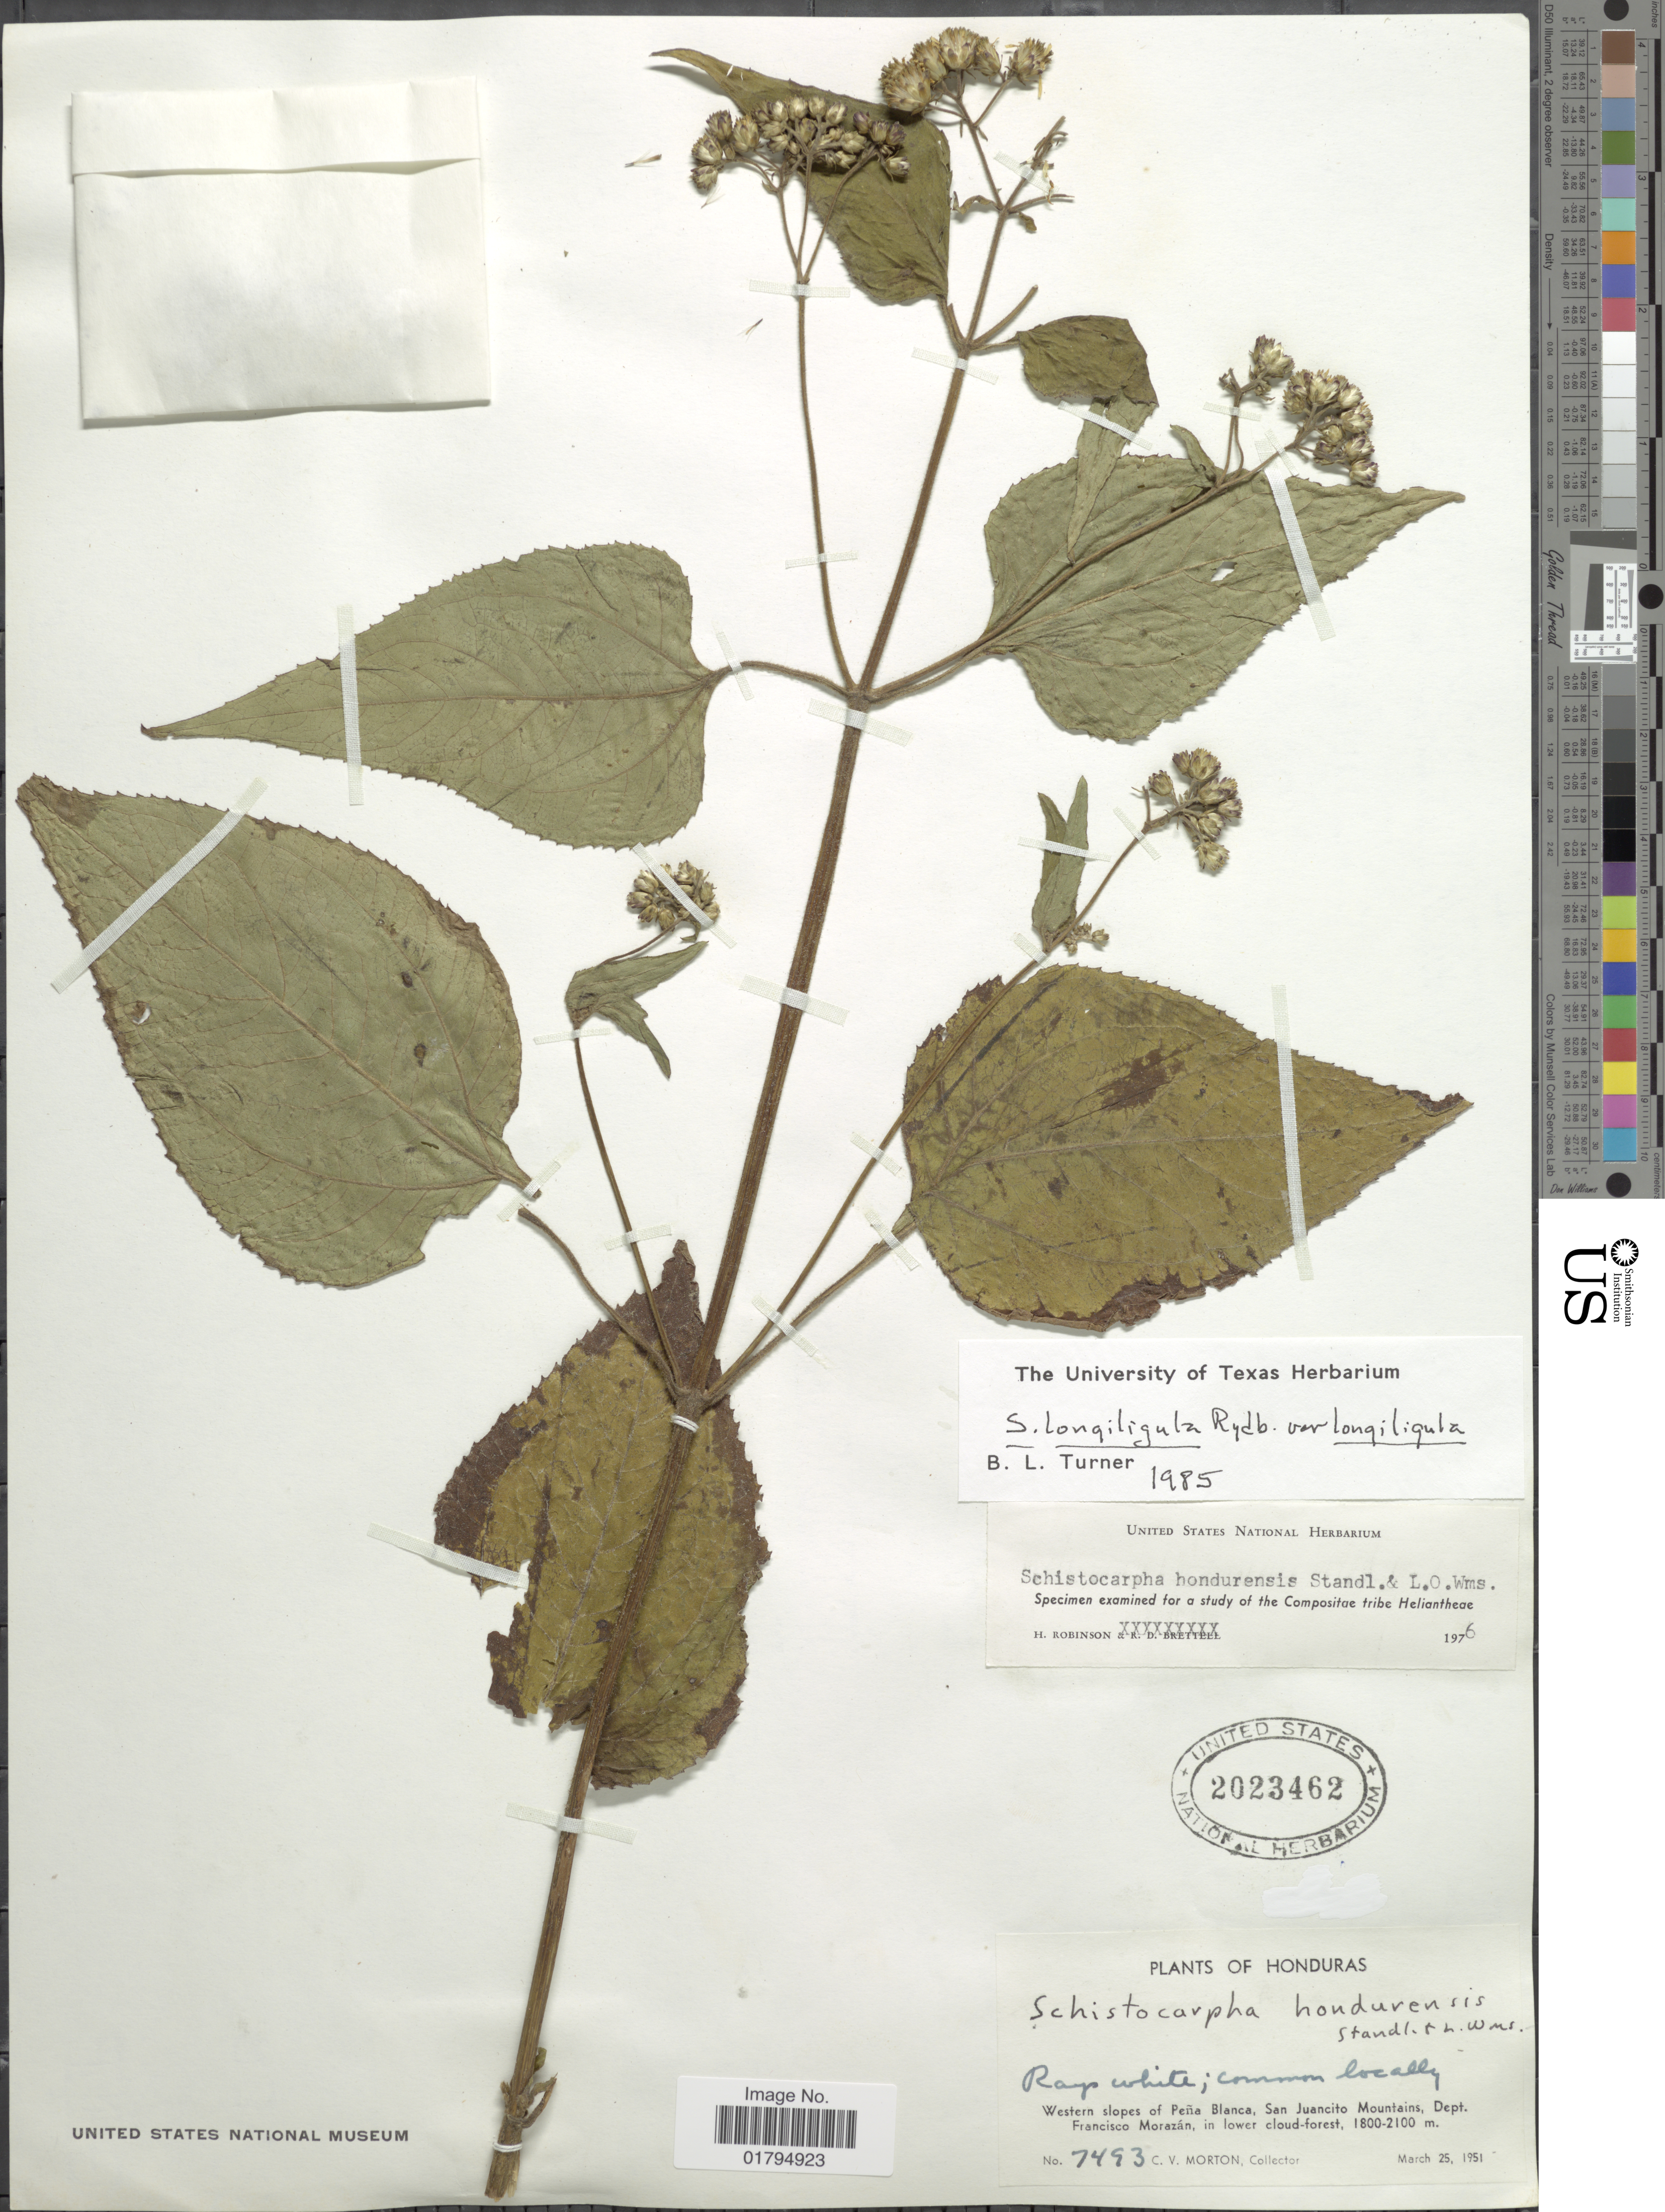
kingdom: Plantae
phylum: Tracheophyta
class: Magnoliopsida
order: Asterales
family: Asteraceae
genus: Schistocarpha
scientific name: Schistocarpha hondurensis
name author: Standl. & L.O. Williams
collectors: C. V. Morton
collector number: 7493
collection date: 1951-03-25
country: Honduras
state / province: Fco. Morazán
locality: Western slopes of Pejna Blanca, San Juancito Mountains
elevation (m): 1800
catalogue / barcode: US 2023462